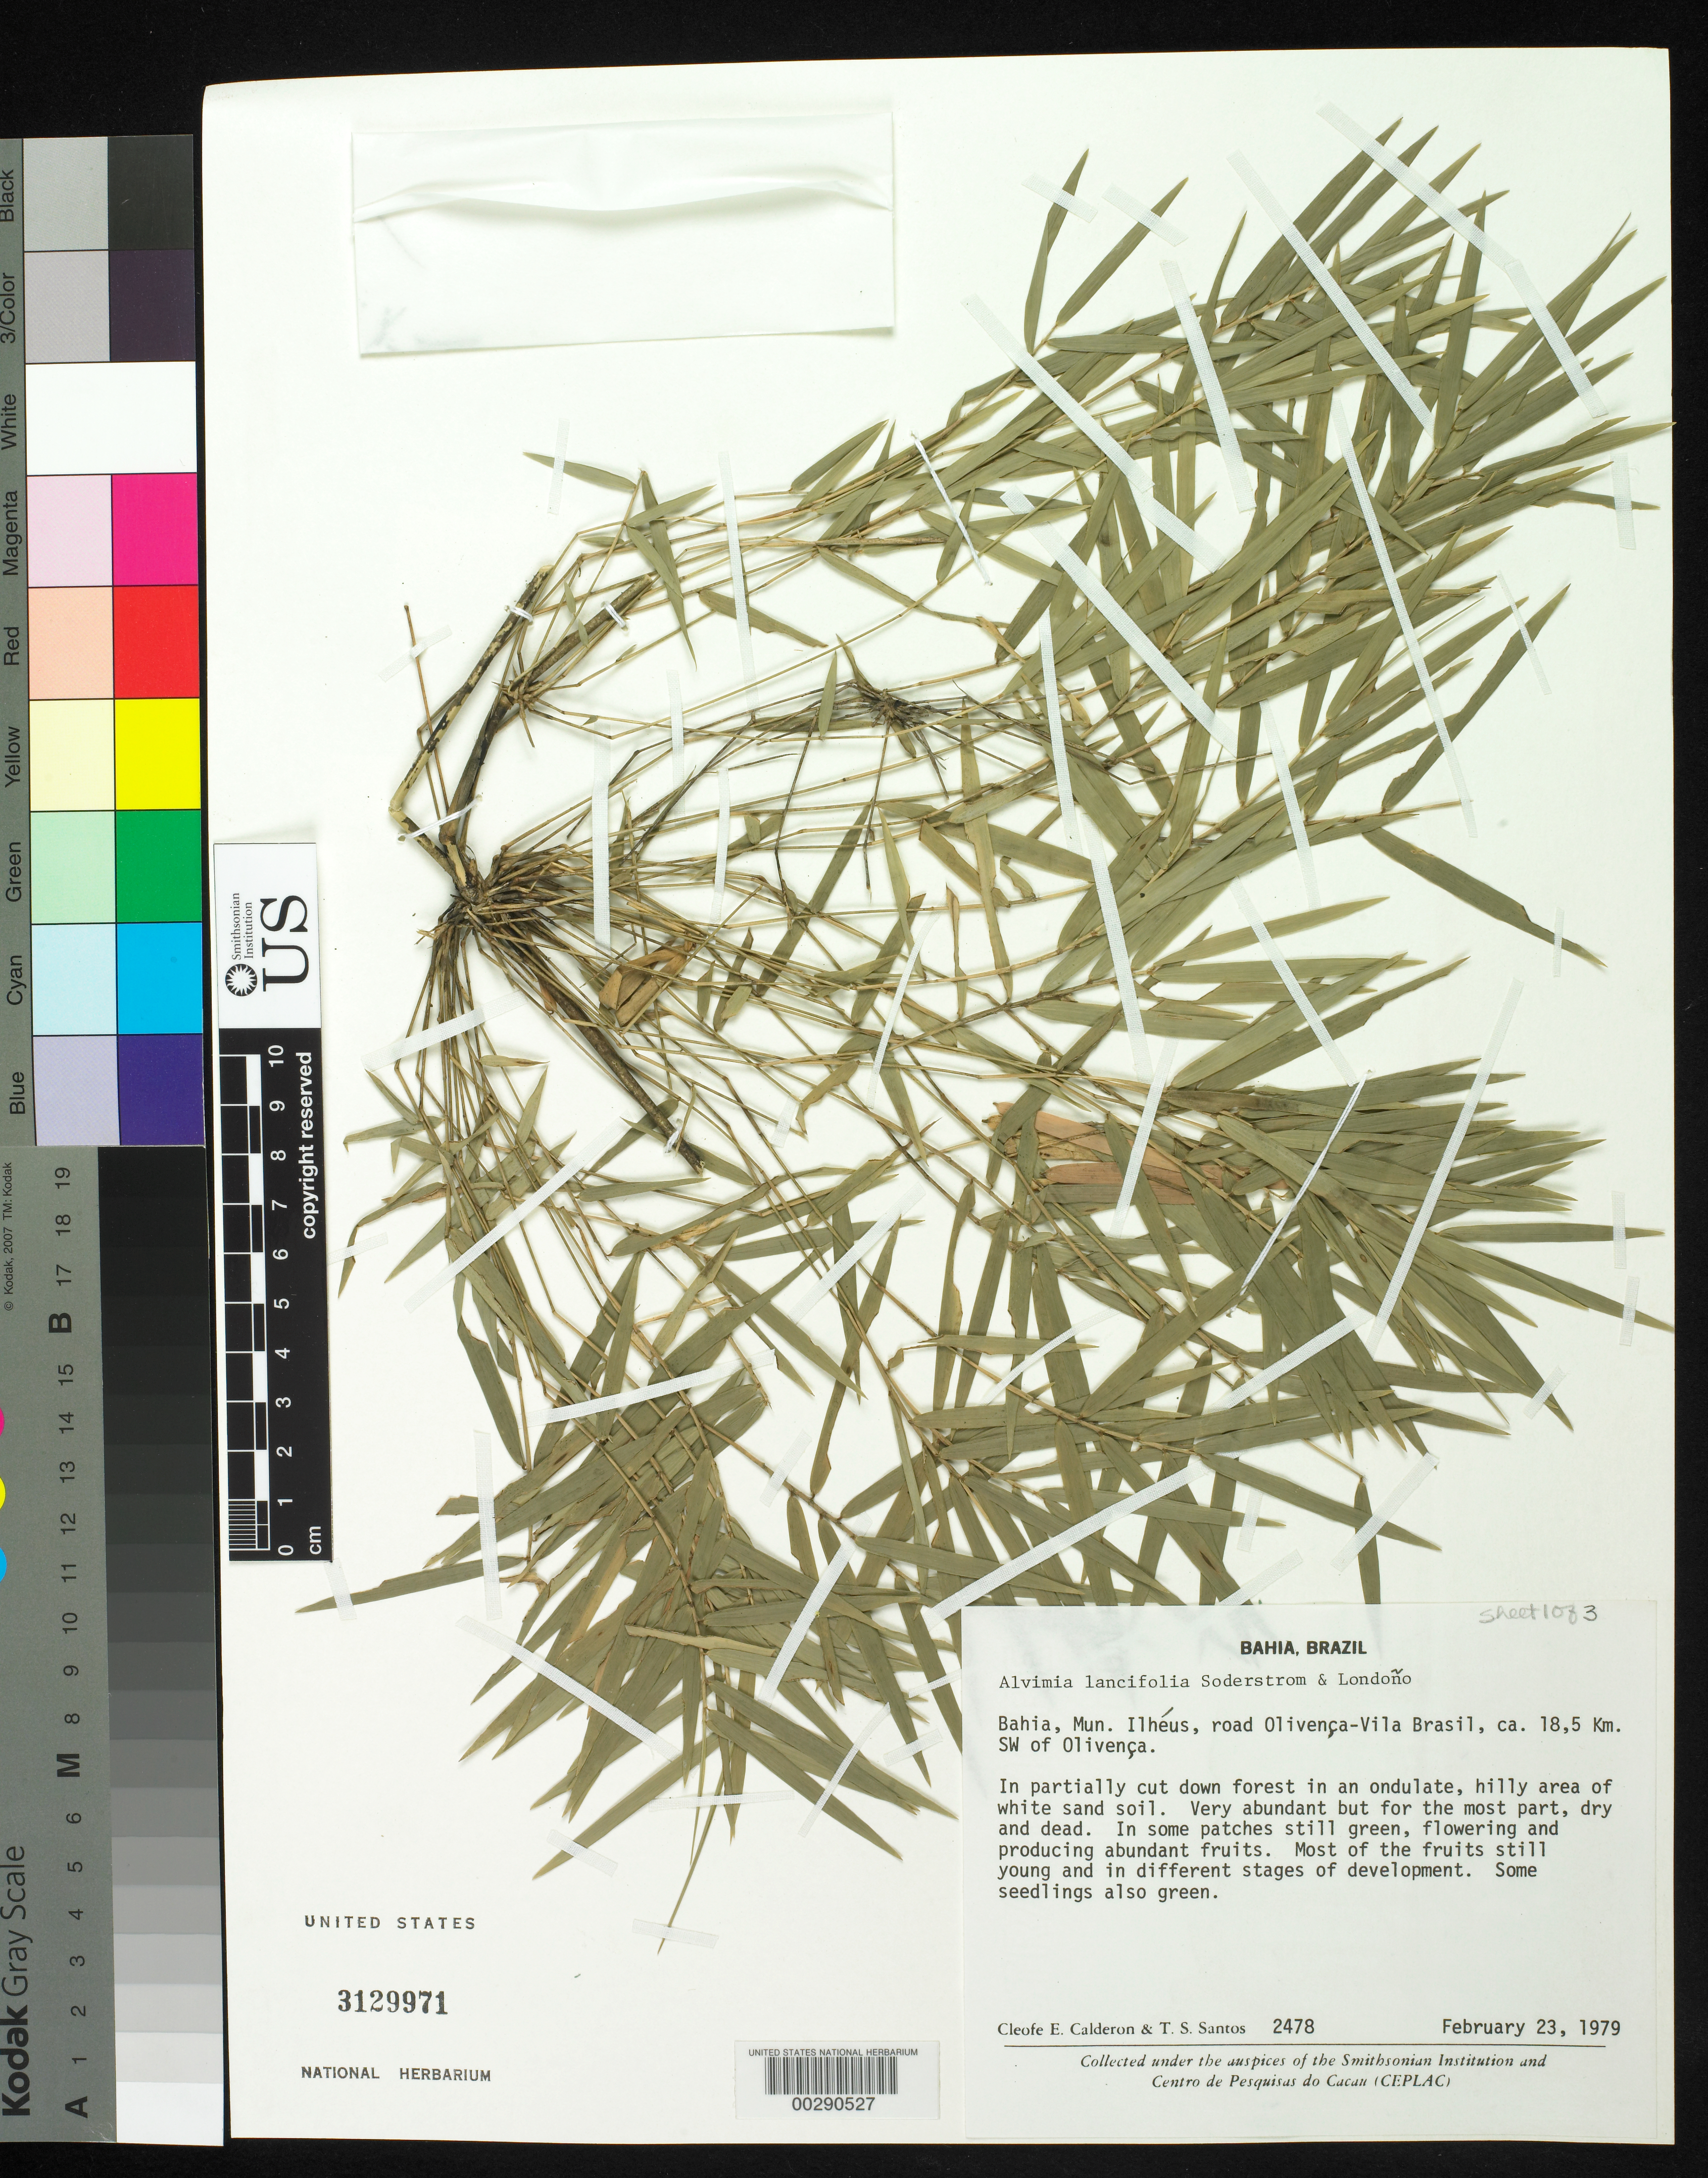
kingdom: Plantae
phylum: Tracheophyta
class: Liliopsida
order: Poales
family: Poaceae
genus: Alvimia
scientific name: Alvimia lancifolia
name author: Soderstr. & Londoño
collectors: C. E. Calderón & T. S. Santos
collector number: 2478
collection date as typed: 23 Feb 1979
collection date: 1979-02-23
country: Brazil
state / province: Bahia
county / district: Ilhéus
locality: Road olivenca-vila brasil, ca 18.5 km sw of olivenca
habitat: In partially cut down forestin an ondulate, hilly area of white sand soil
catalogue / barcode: US 3129971